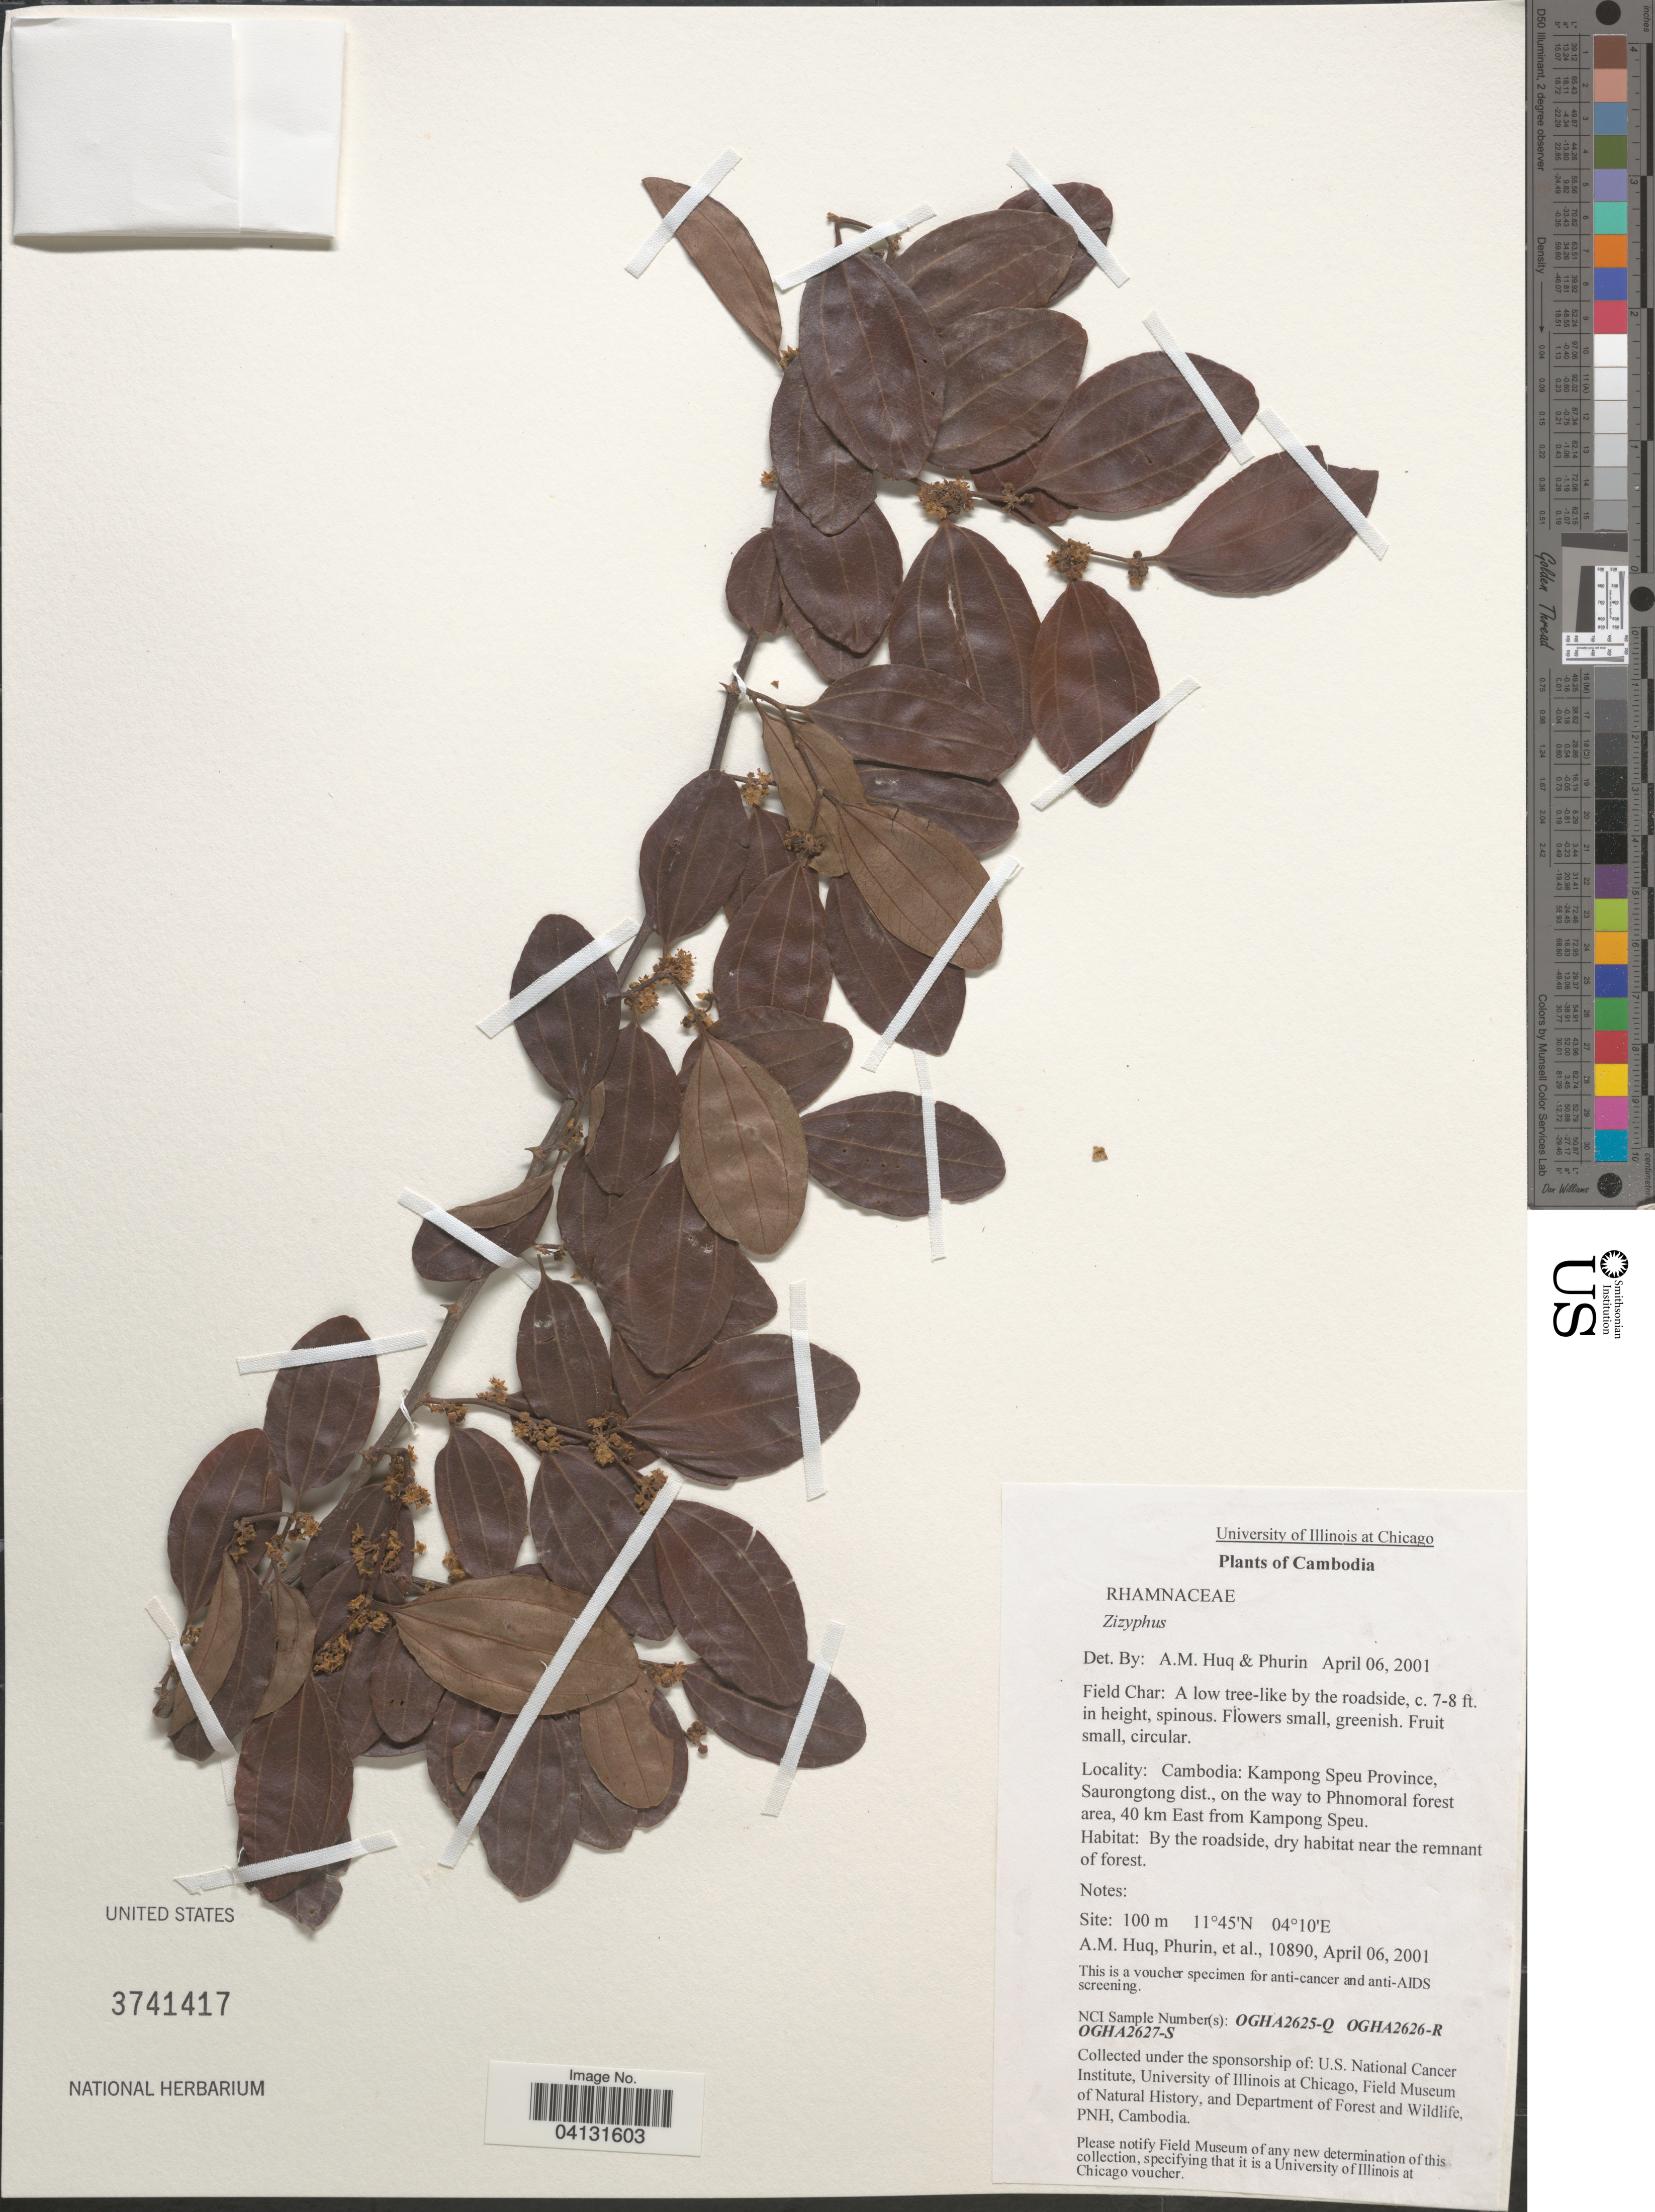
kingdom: Plantae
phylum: Tracheophyta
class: Magnoliopsida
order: Rosales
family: Rhamnaceae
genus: Ziziphus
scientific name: Ziziphus sp.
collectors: A. M. Huq, -. Phurin & et al.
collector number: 10890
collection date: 2001-04-06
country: Cambodia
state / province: Kampong Speu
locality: Saurongtong dist., on the way to Phnomoral forest area, 40 km East from Kampong Speu.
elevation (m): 100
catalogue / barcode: US 3741417